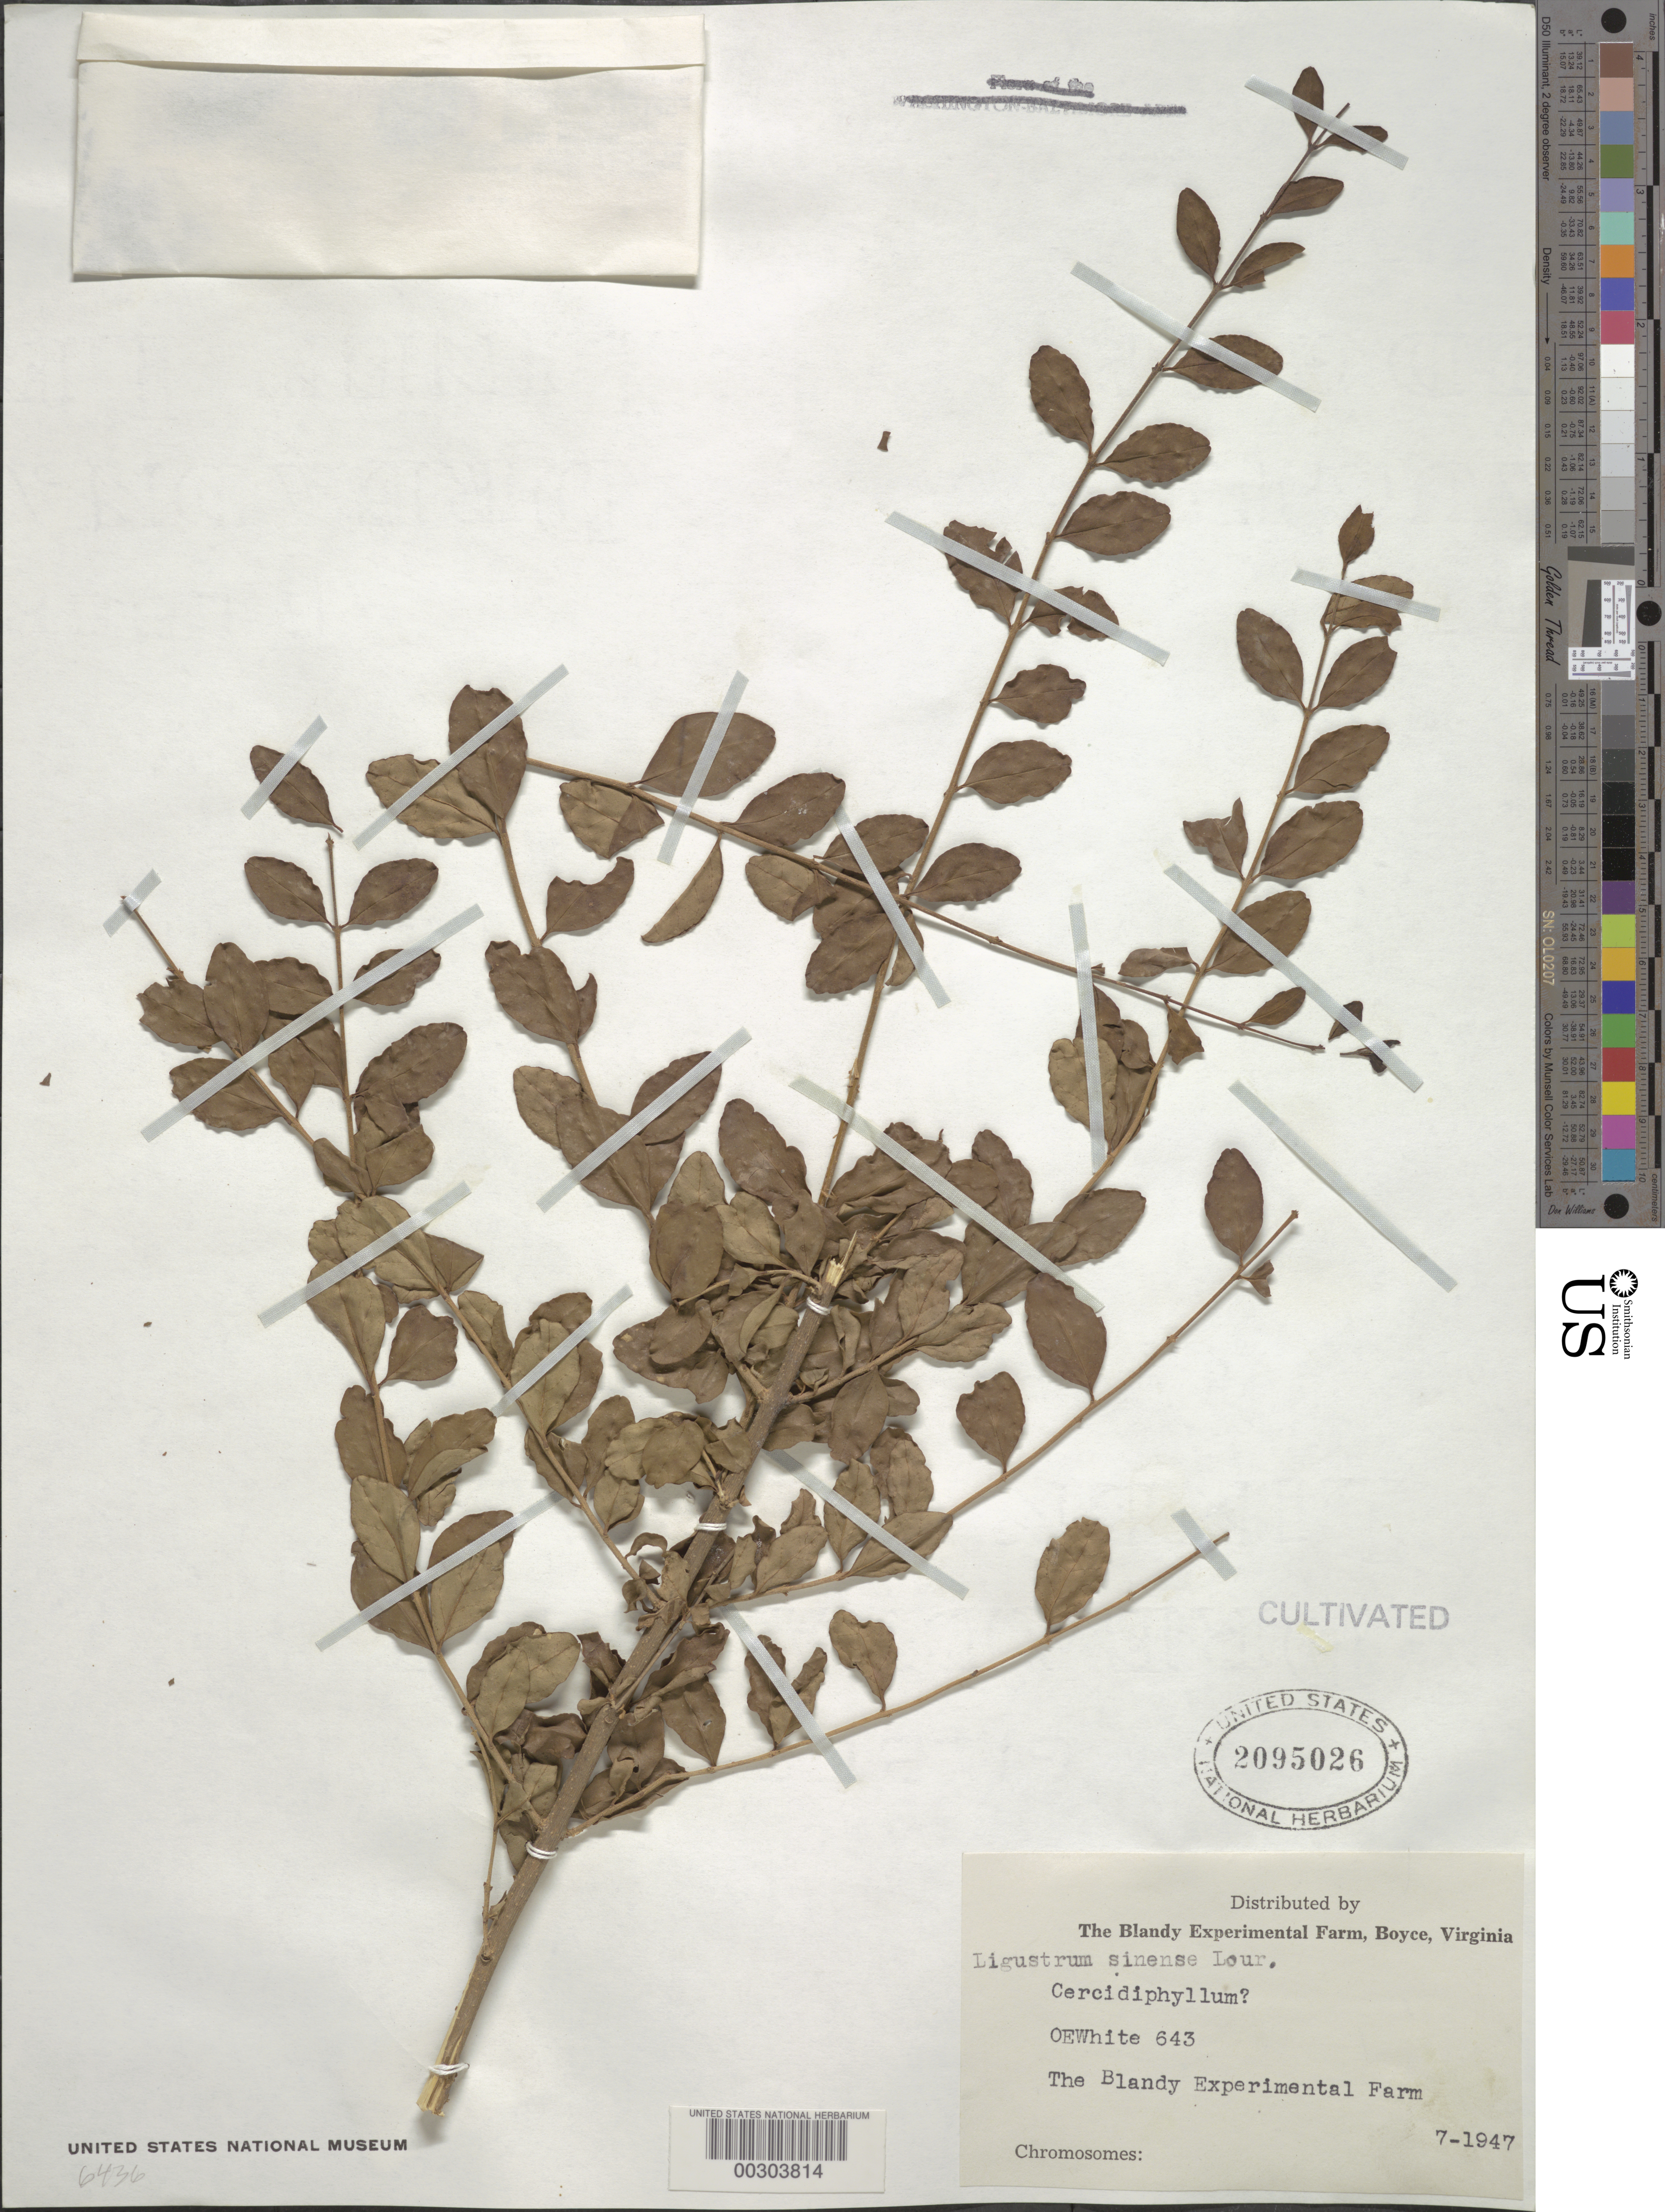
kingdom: Plantae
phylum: Tracheophyta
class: Magnoliopsida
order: Lamiales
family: Oleaceae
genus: Ligustrum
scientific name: Ligustrum sinense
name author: Lour.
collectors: O. E. White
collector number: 643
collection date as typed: Jul 1947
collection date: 1947-07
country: United States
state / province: Virginia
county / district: Clarke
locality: Blandy Experimental Farm.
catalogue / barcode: US 2095026